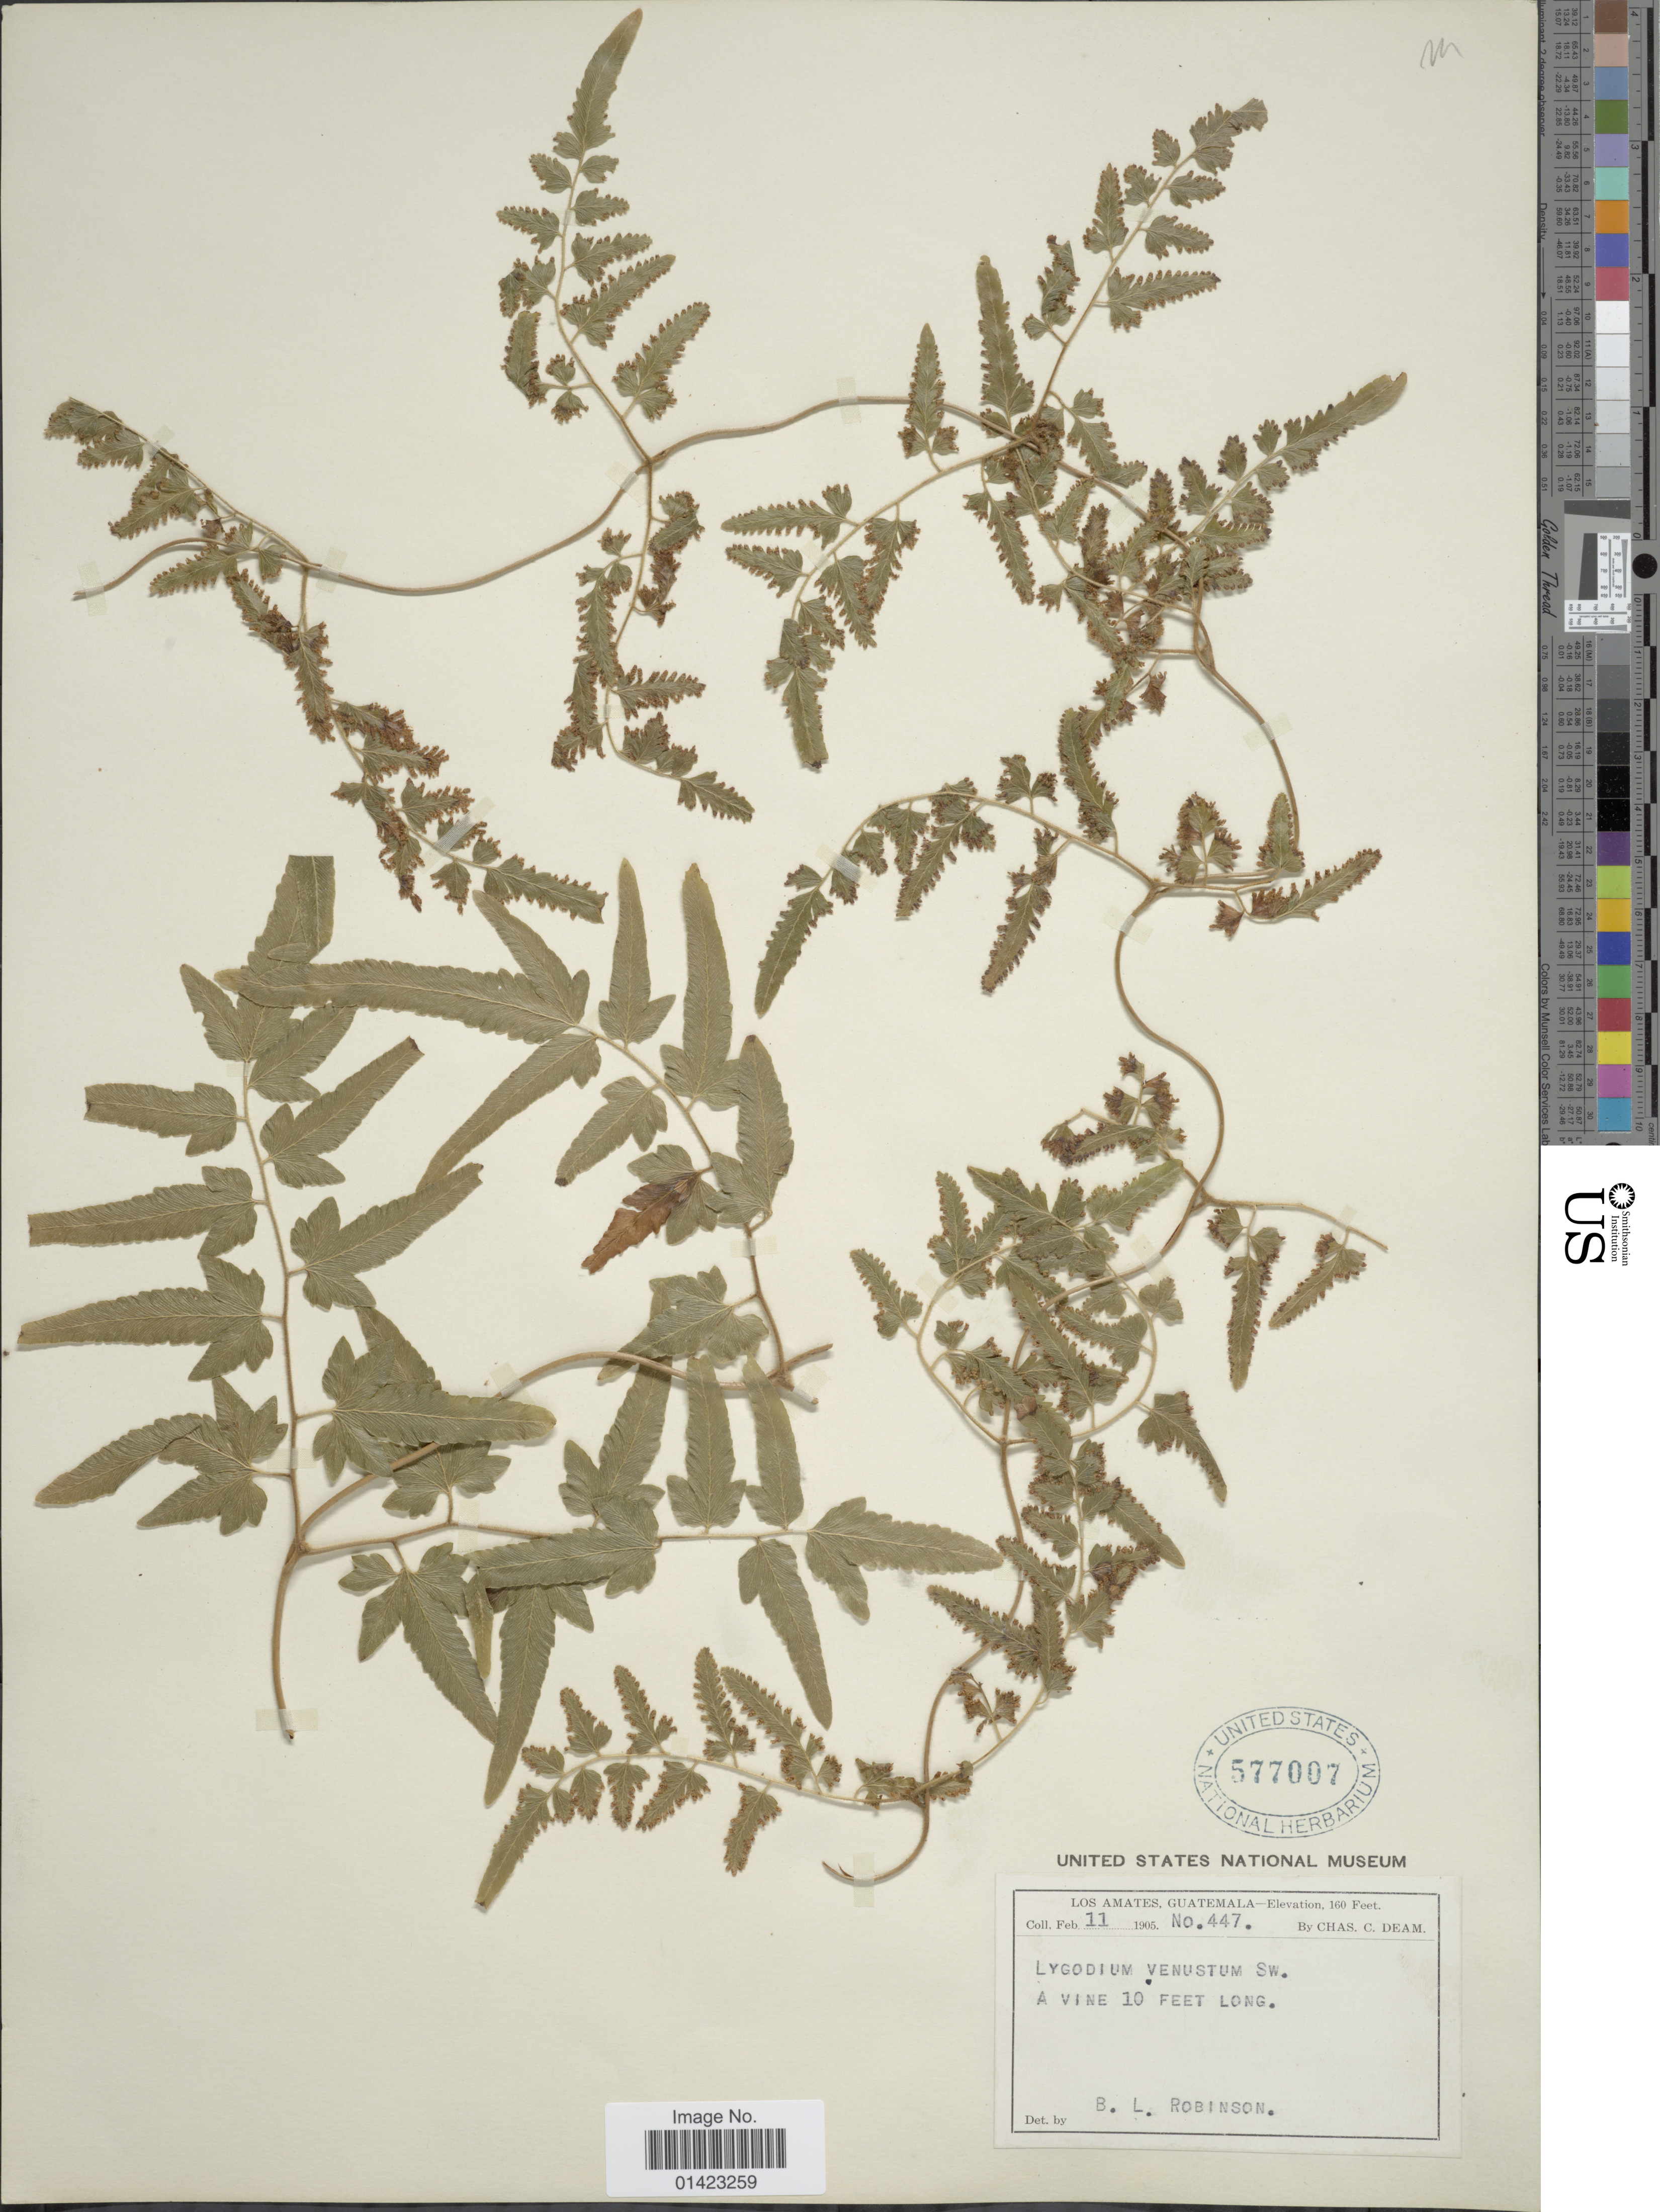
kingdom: Plantae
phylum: Tracheophyta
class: Polypodiopsida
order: Schizaeales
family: Lygodiaceae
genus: Lygodium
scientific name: Lygodium venustum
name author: Sw.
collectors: C. C. Deam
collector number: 447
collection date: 1905-02-11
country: Guatemala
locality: Los Amates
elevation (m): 49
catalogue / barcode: US 577007